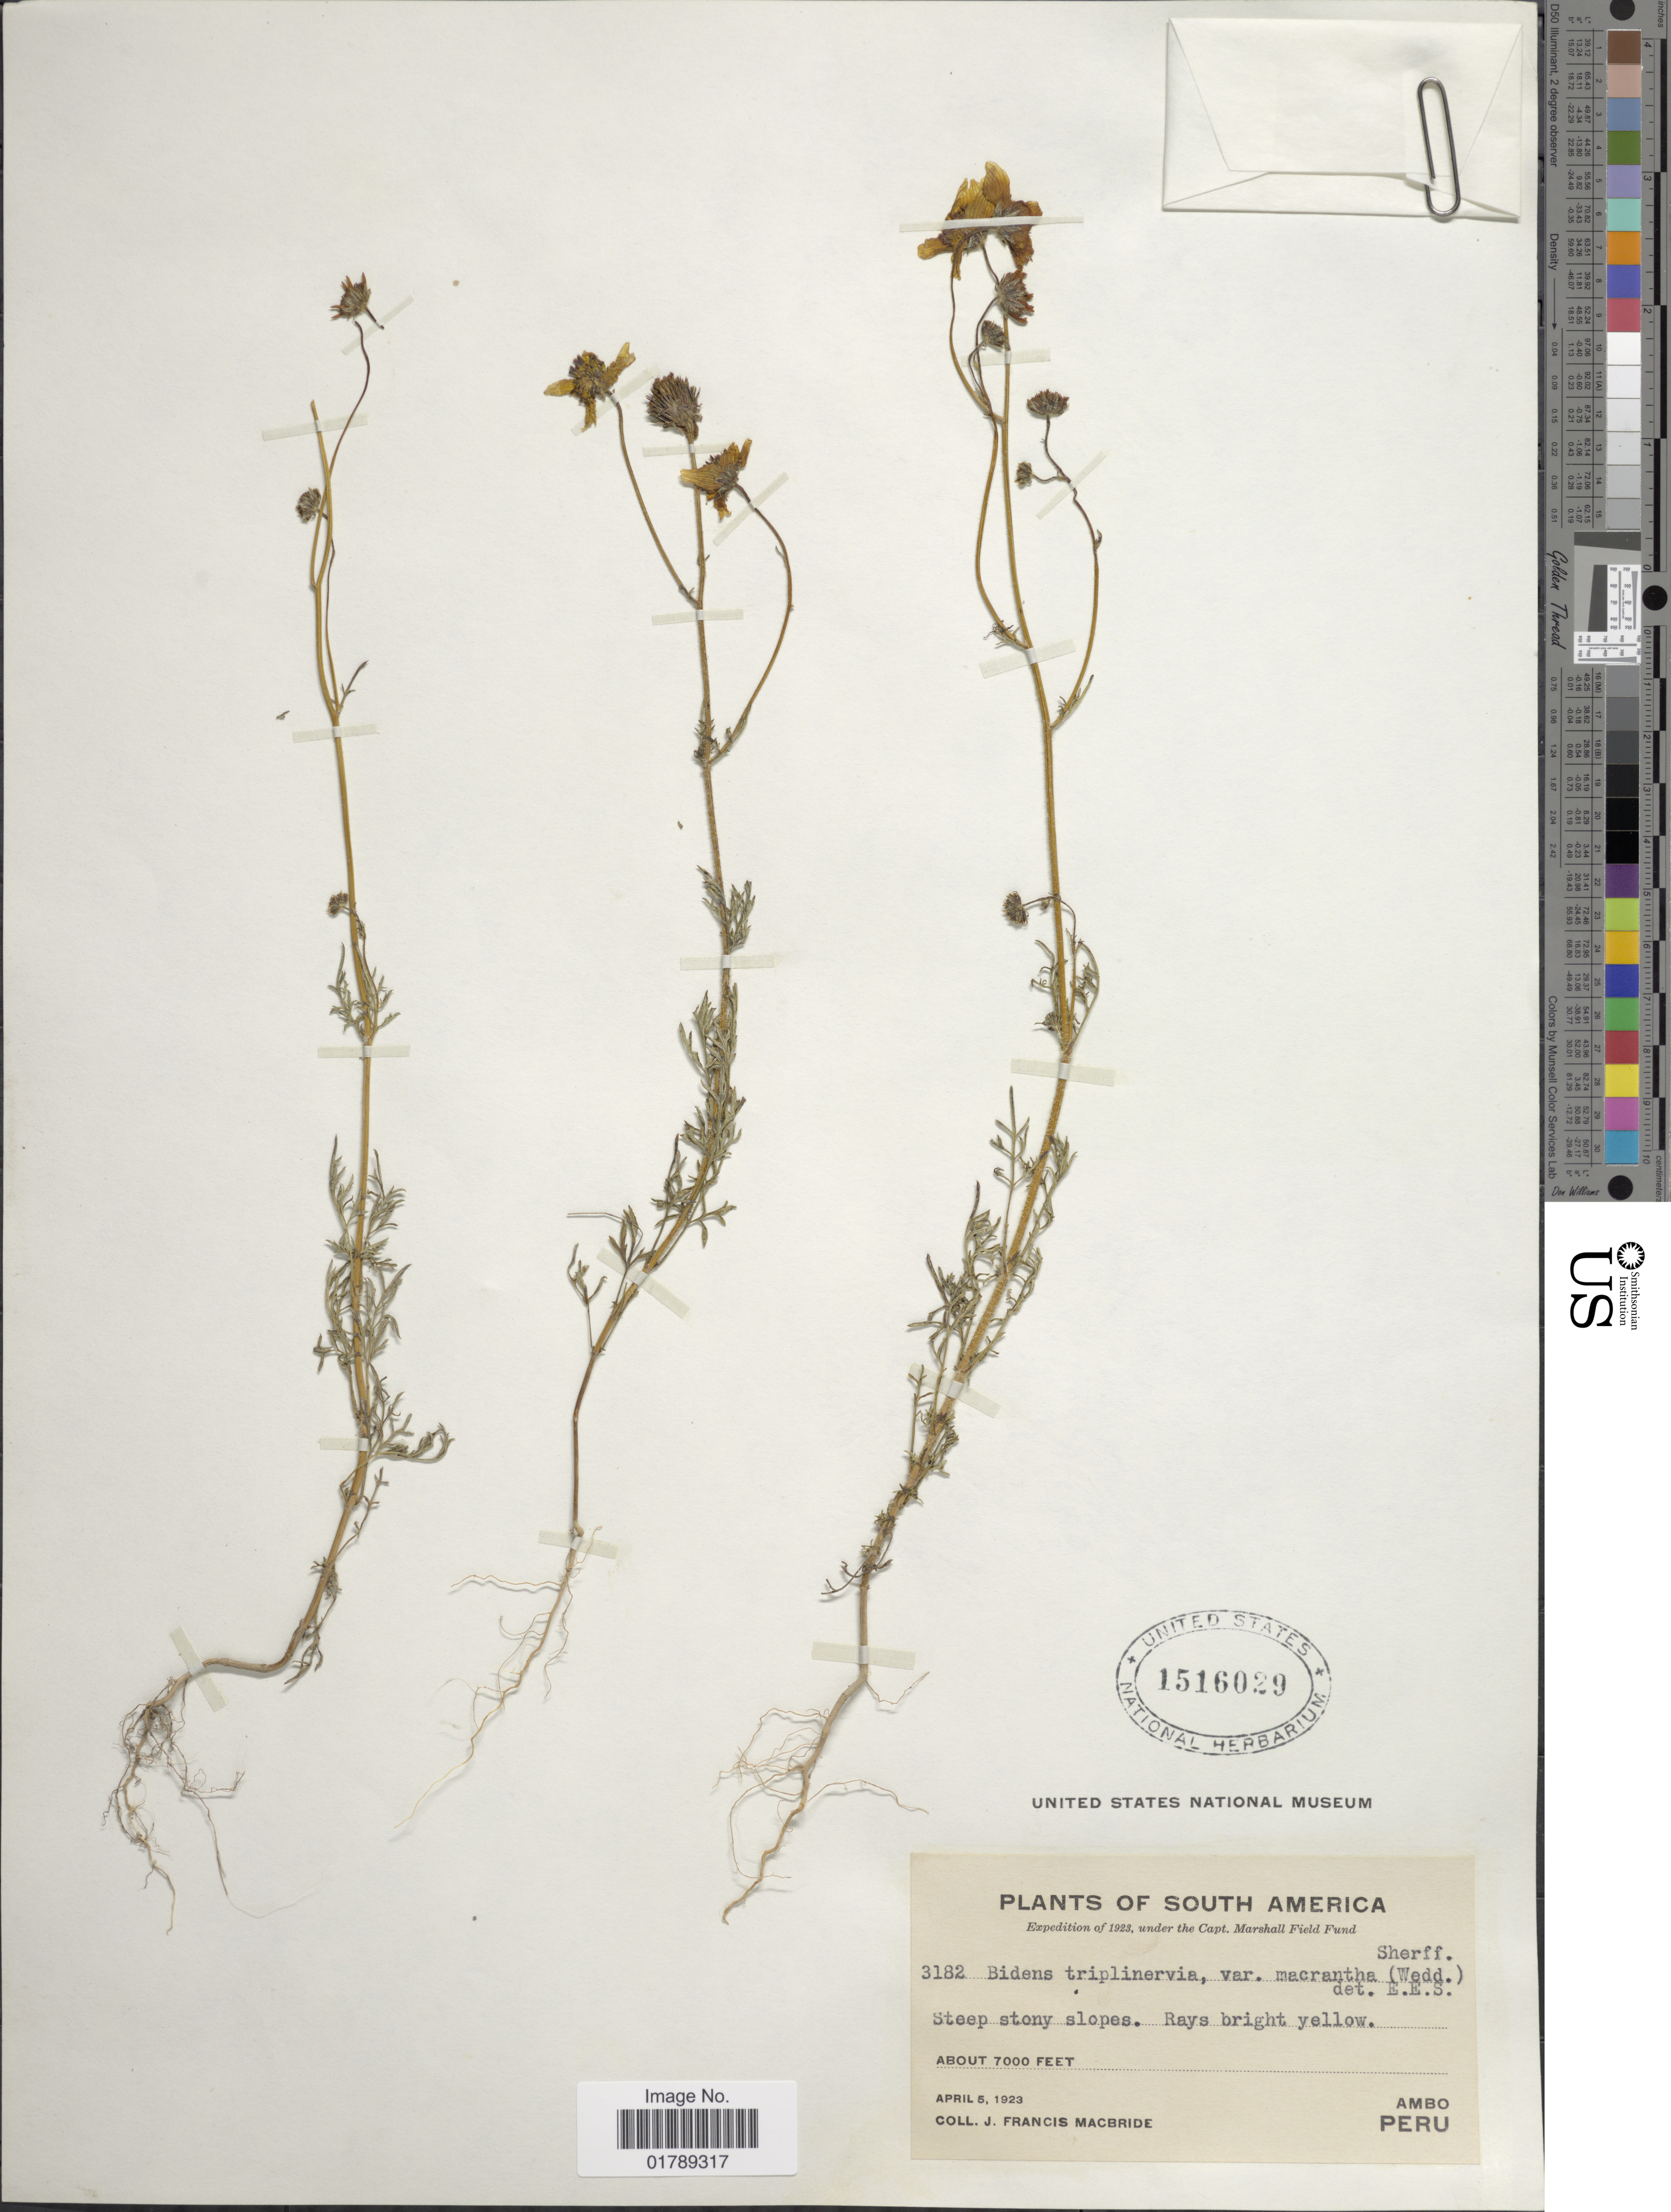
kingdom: Plantae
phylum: Tracheophyta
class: Magnoliopsida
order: Asterales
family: Asteraceae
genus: Bidens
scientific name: Bidens triplinervia var. macrantha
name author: (Wedd.) Sherff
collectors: J. F. Macbride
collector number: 3182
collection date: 1923-04-05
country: Peru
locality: Ambo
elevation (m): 2134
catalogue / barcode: US 1516029